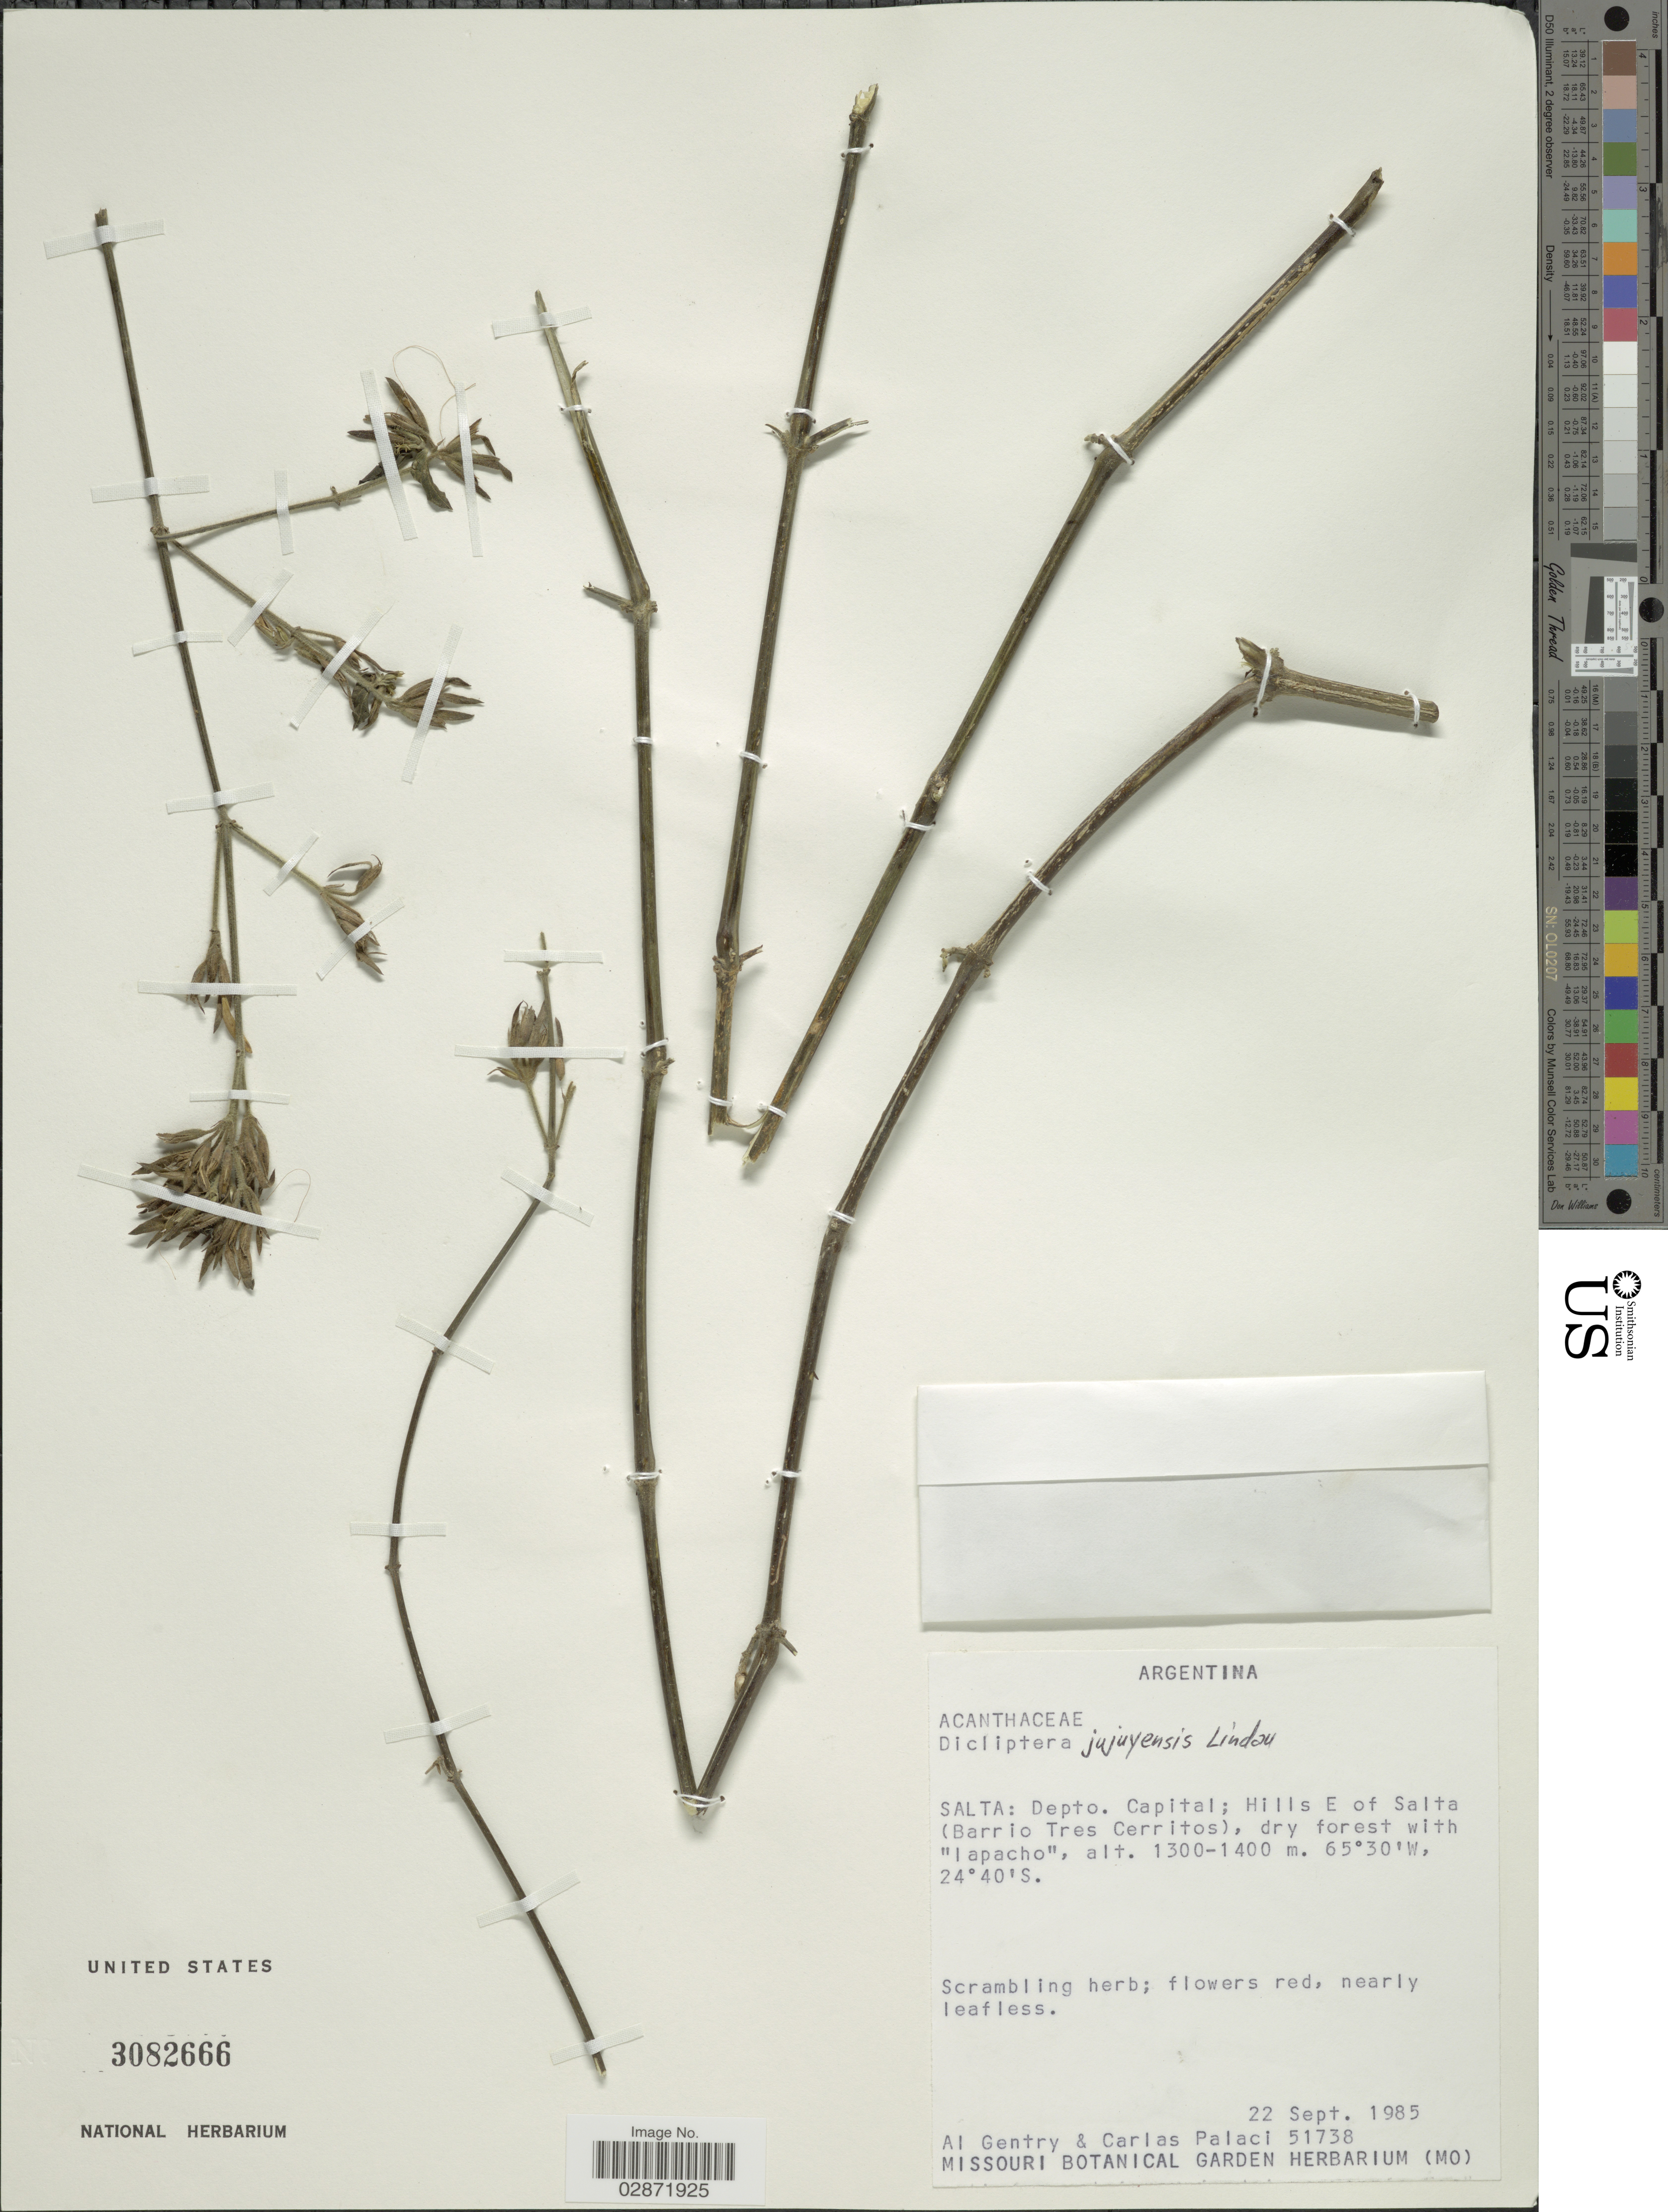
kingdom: Plantae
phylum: Tracheophyta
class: Magnoliopsida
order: Lamiales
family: Acanthaceae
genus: Dicliptera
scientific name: Dicliptera jujuyensis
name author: Lindau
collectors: A. H. Gentry & C. Palací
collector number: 51738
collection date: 1985-09-22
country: Argentina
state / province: Salta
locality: Depto. Capital; Hills E of Salta (Barrio Tres Cerritos).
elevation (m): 1300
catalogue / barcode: US 3082666